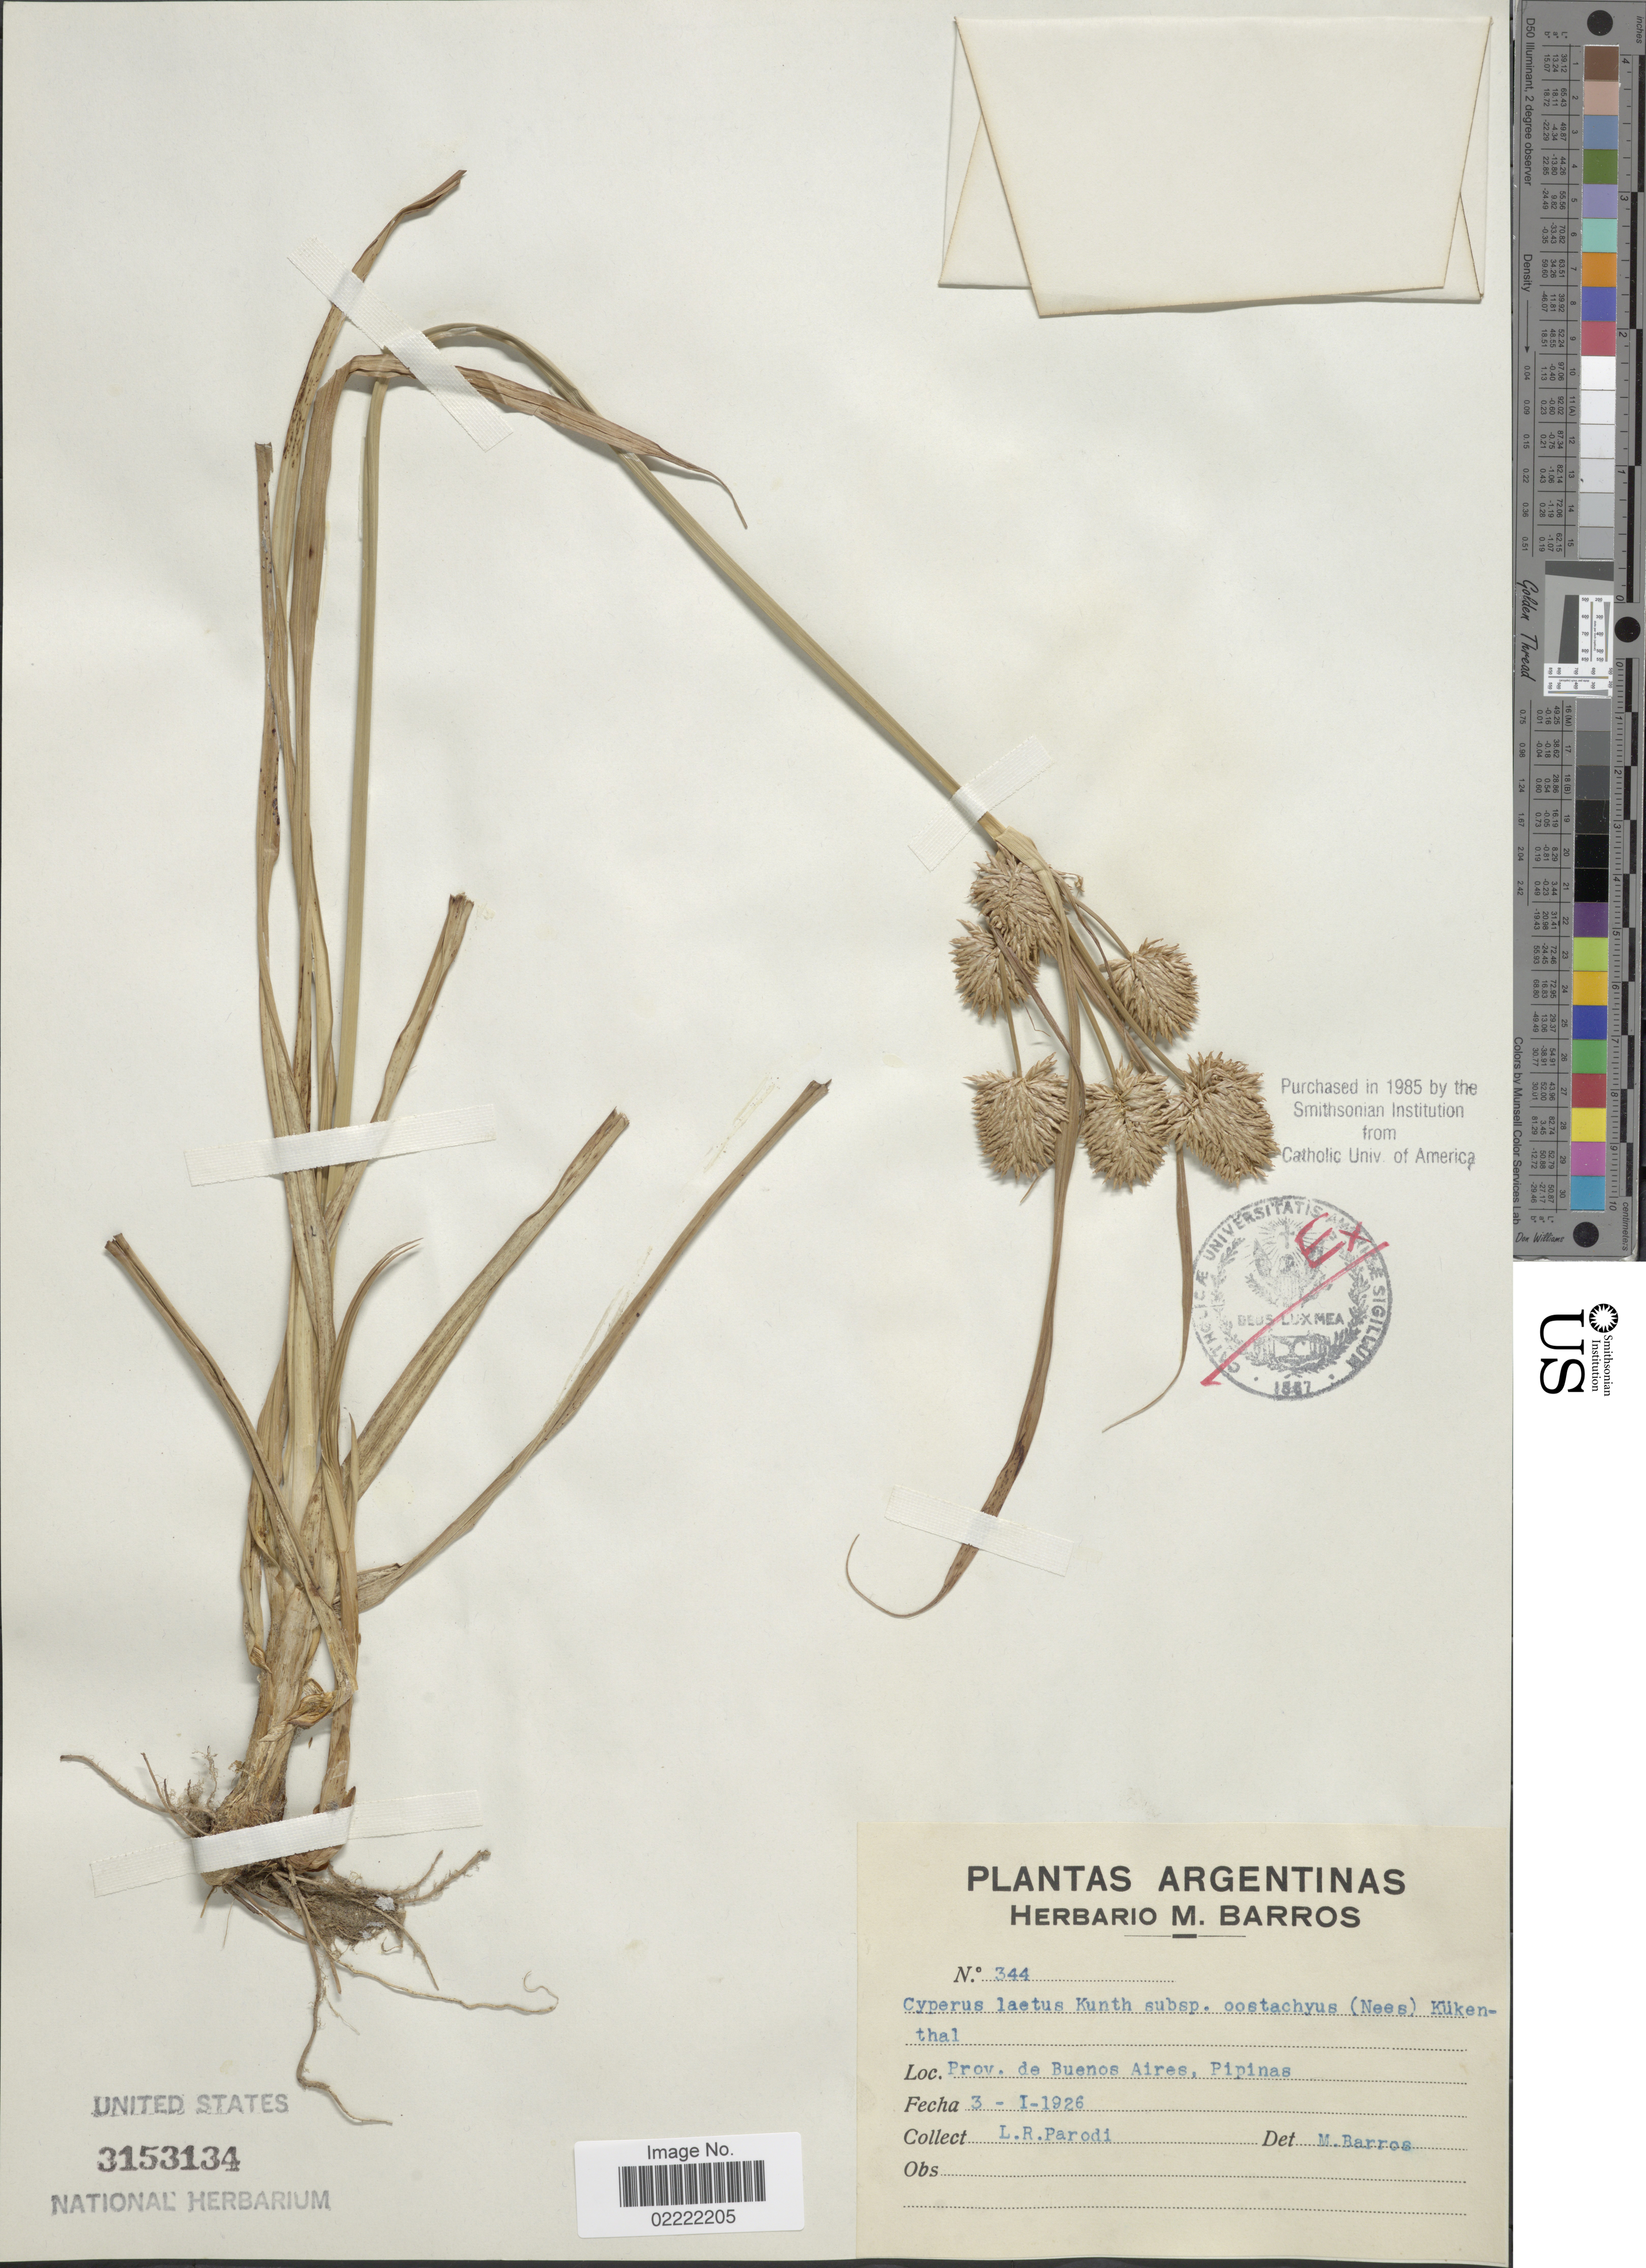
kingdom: Plantae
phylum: Tracheophyta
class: Liliopsida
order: Poales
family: Cyperaceae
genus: Cyperus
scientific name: Cyperus laetus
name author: J. Presl & C. Presl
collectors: L. R. Parodi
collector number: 344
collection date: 1926-01-03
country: Argentina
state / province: Buenos Aires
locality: Pipinas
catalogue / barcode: US 3153134